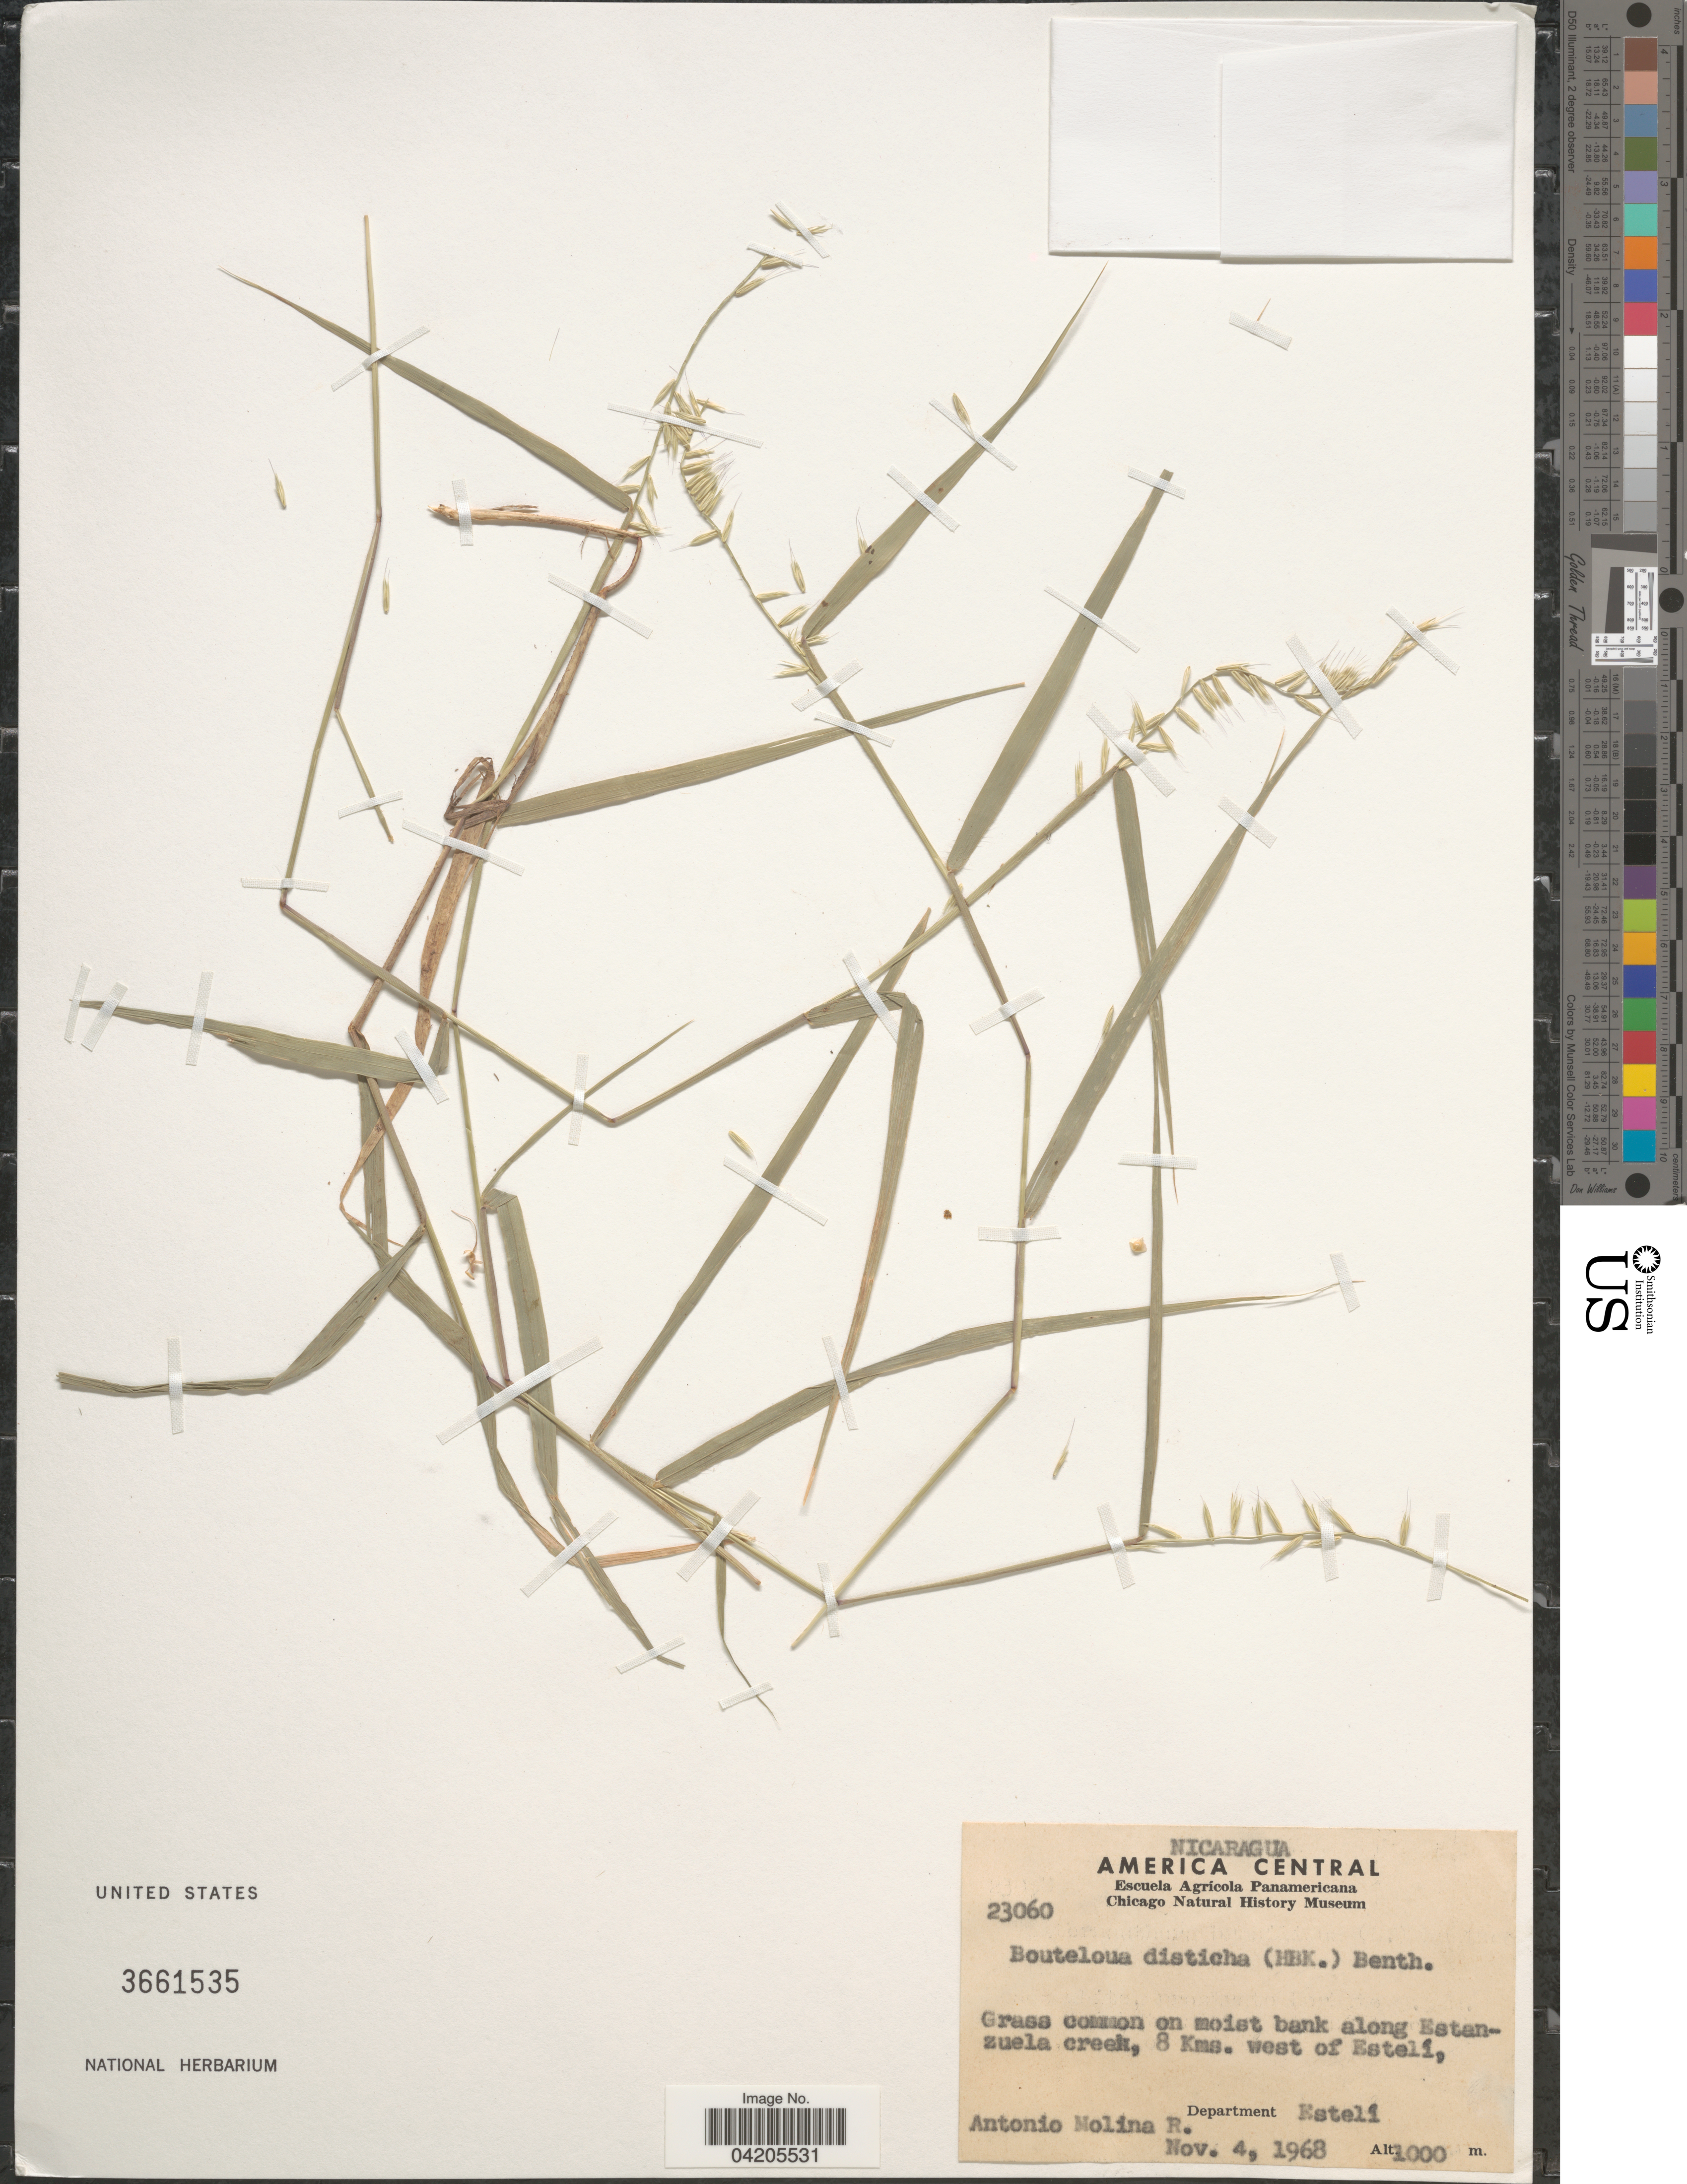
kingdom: Plantae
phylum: Tracheophyta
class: Liliopsida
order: Poales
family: Poaceae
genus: Bouteloua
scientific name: Bouteloua disticha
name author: (Kunth) Benth.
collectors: A. Molina R.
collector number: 23060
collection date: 1968-11-04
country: Nicaragua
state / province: Esteli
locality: Along Estanzuela creek, 8 Kms. west of Estelí, Department Estelí.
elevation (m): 1000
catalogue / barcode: US 3661535